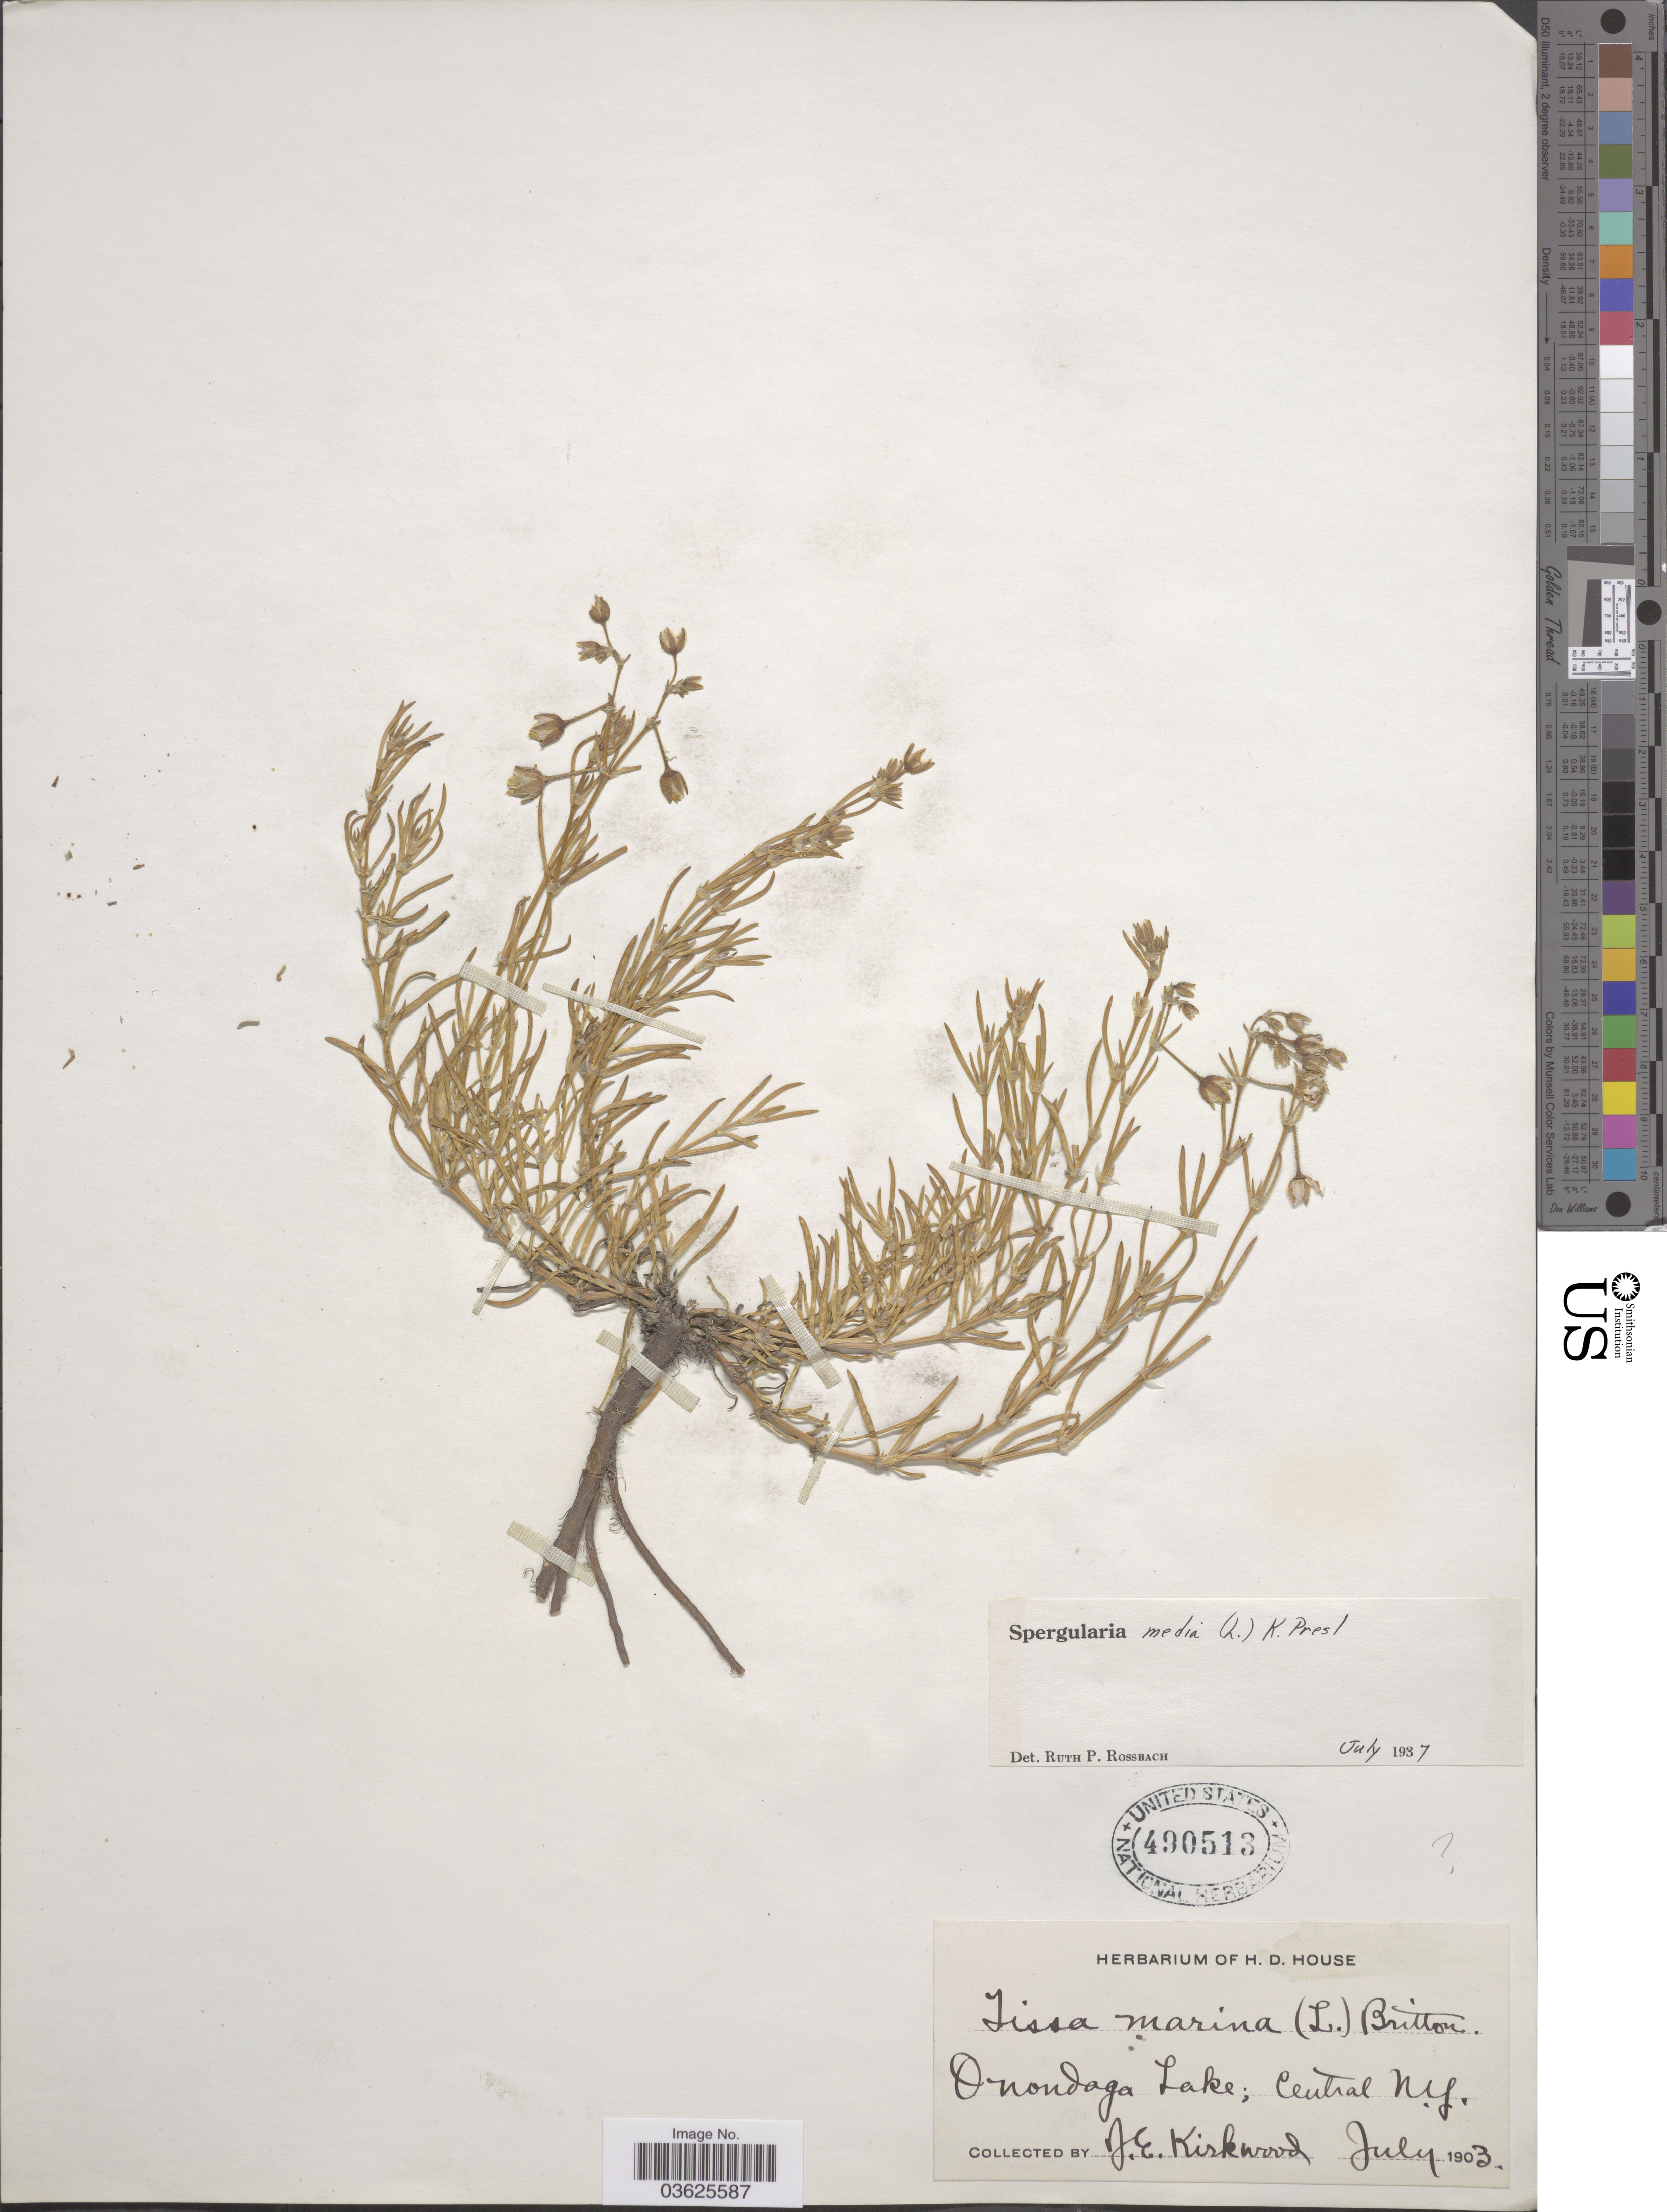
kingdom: Plantae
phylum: Tracheophyta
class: Magnoliopsida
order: Caryophyllales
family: Caryophyllaceae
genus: Spergularia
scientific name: Spergularia media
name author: (L.) C. Presl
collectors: J. Kirkwood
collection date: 1903-07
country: United States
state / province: New York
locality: Onondaga Lake; Central N.Y.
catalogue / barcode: US 490513